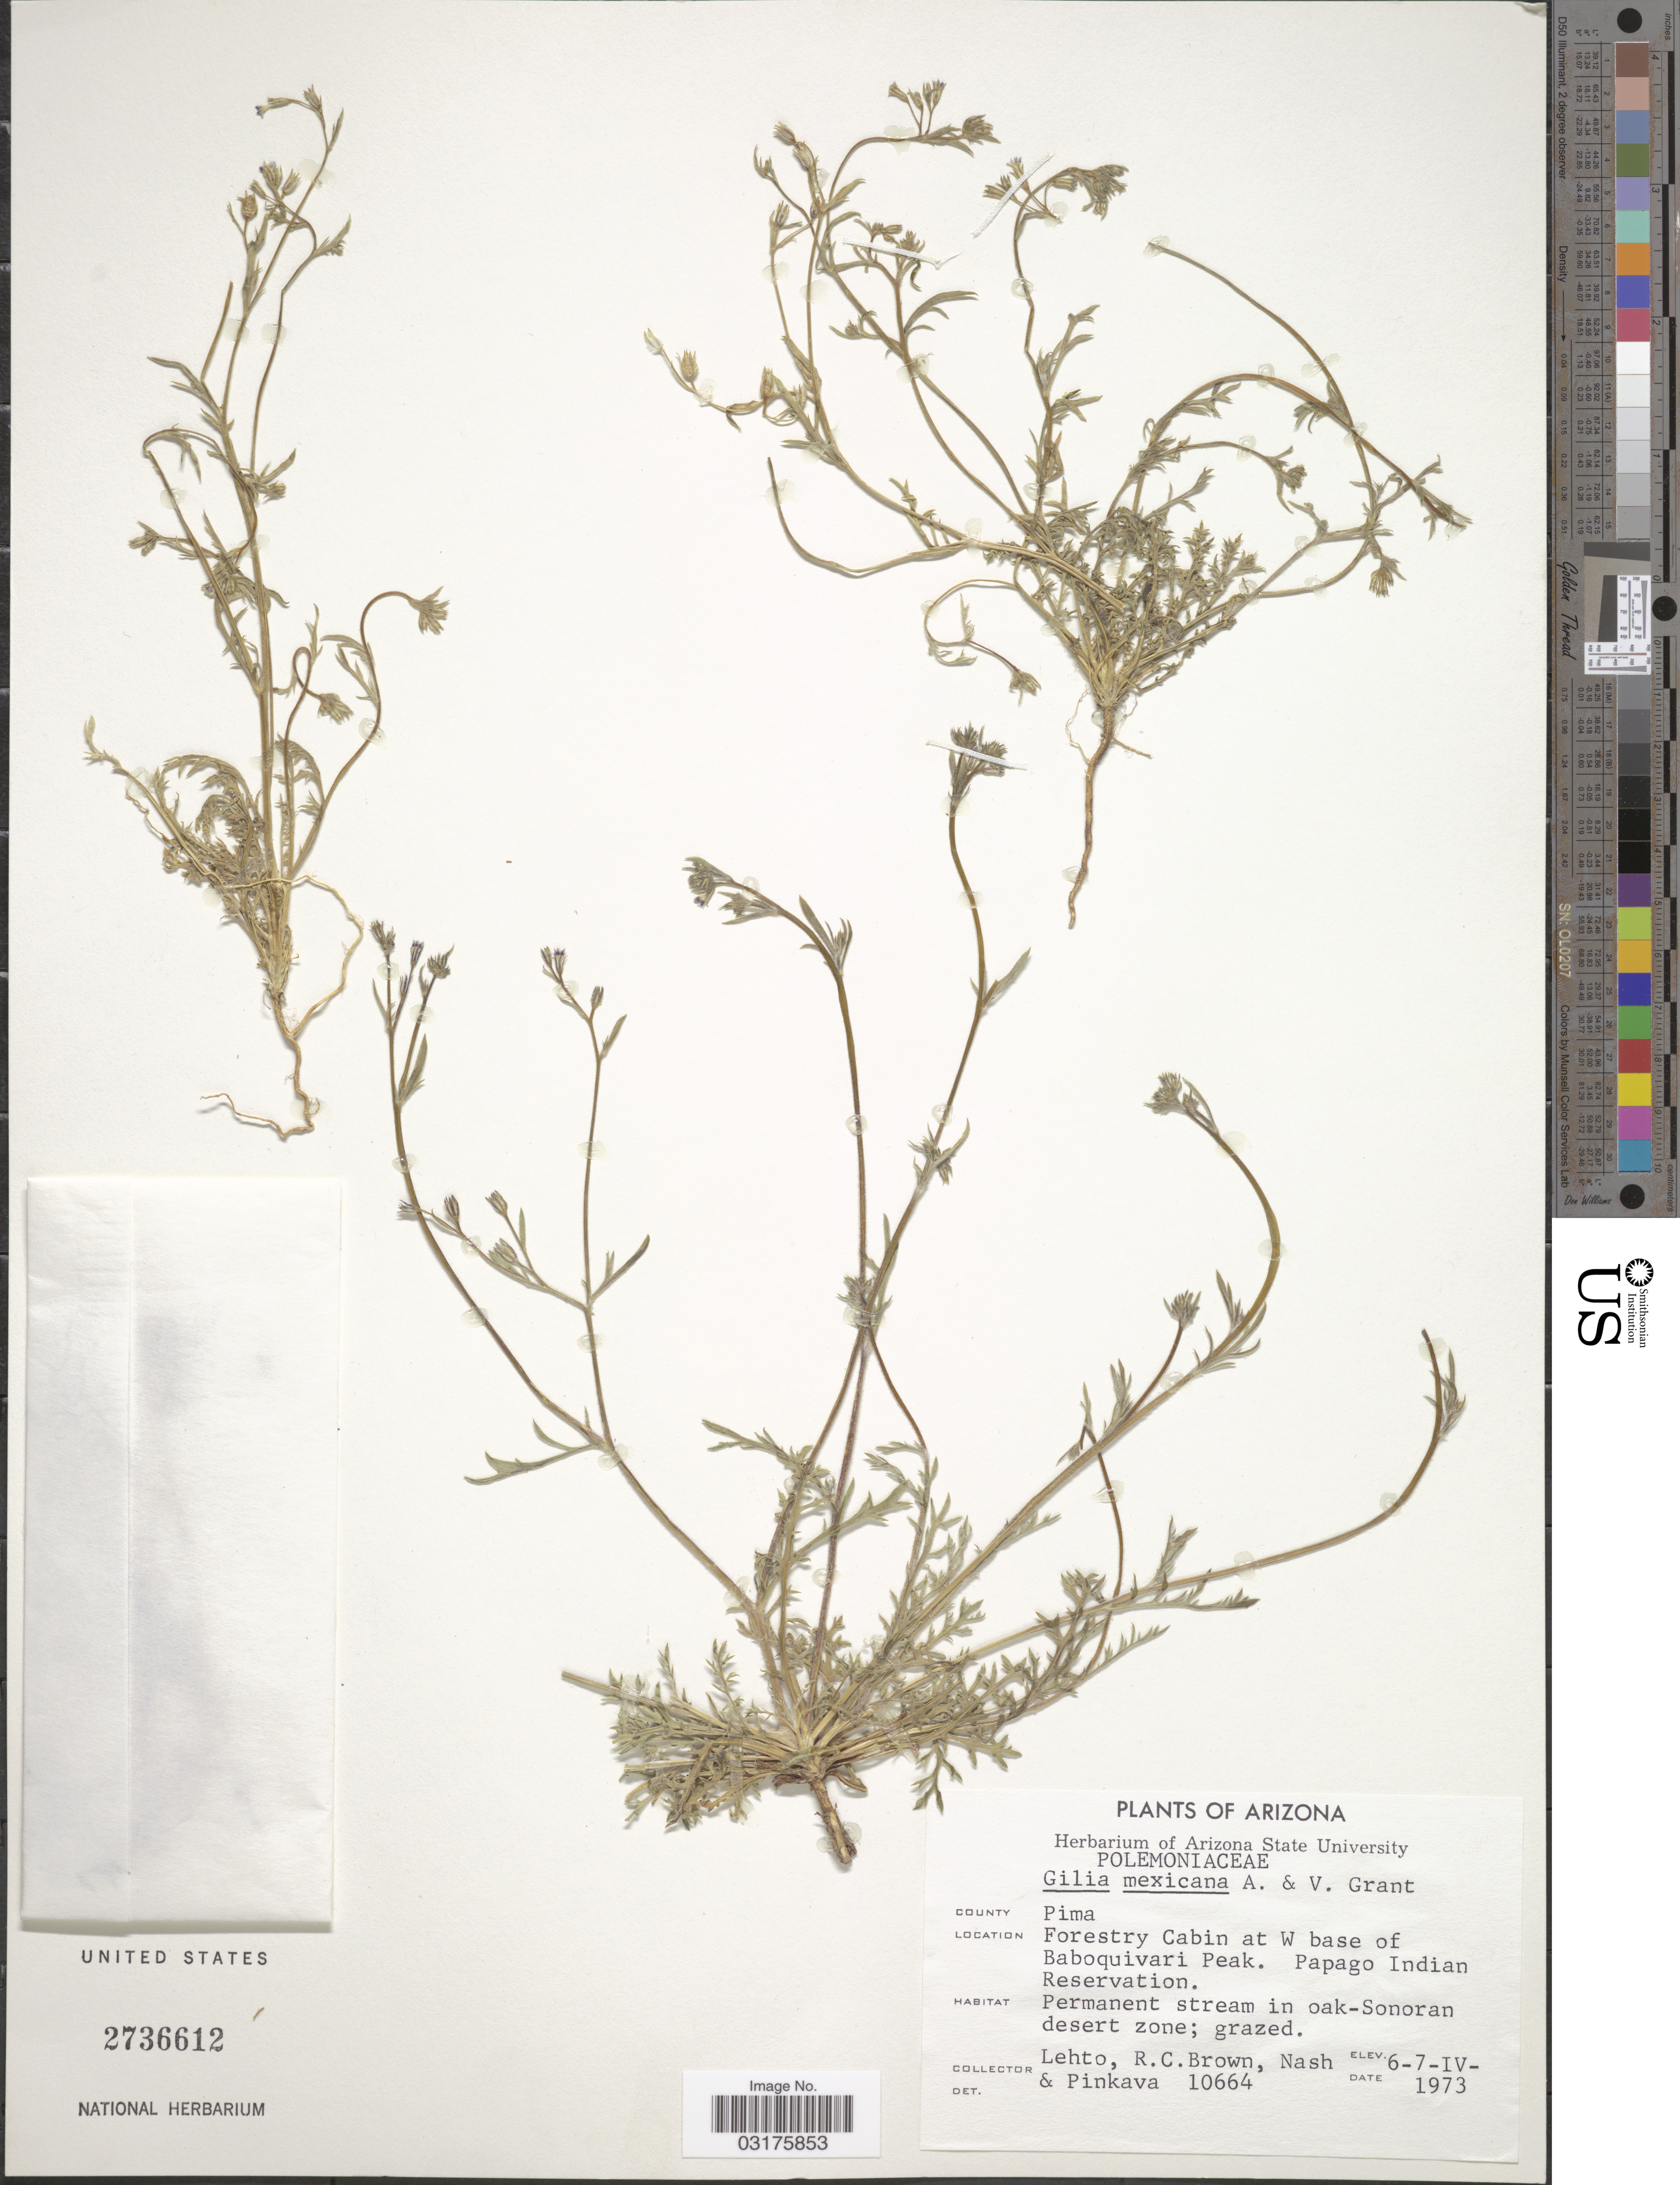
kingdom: Plantae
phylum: Tracheophyta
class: Magnoliopsida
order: Ericales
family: Polemoniaceae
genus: Gilia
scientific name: Gilia mexicana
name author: A.D. Grant & V.E. Grant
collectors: -. Lehto, R. C. Brown, -- Nash & -. Pinkava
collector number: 10664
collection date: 1973-04-06/1973-04-07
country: United States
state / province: Arizona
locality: County Pima. Forestry Cabin at W base of Baboquivari Peak. Papago Indian Reservation. Permanent stream in oak-Sonoran desert zone.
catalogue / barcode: US 2736612